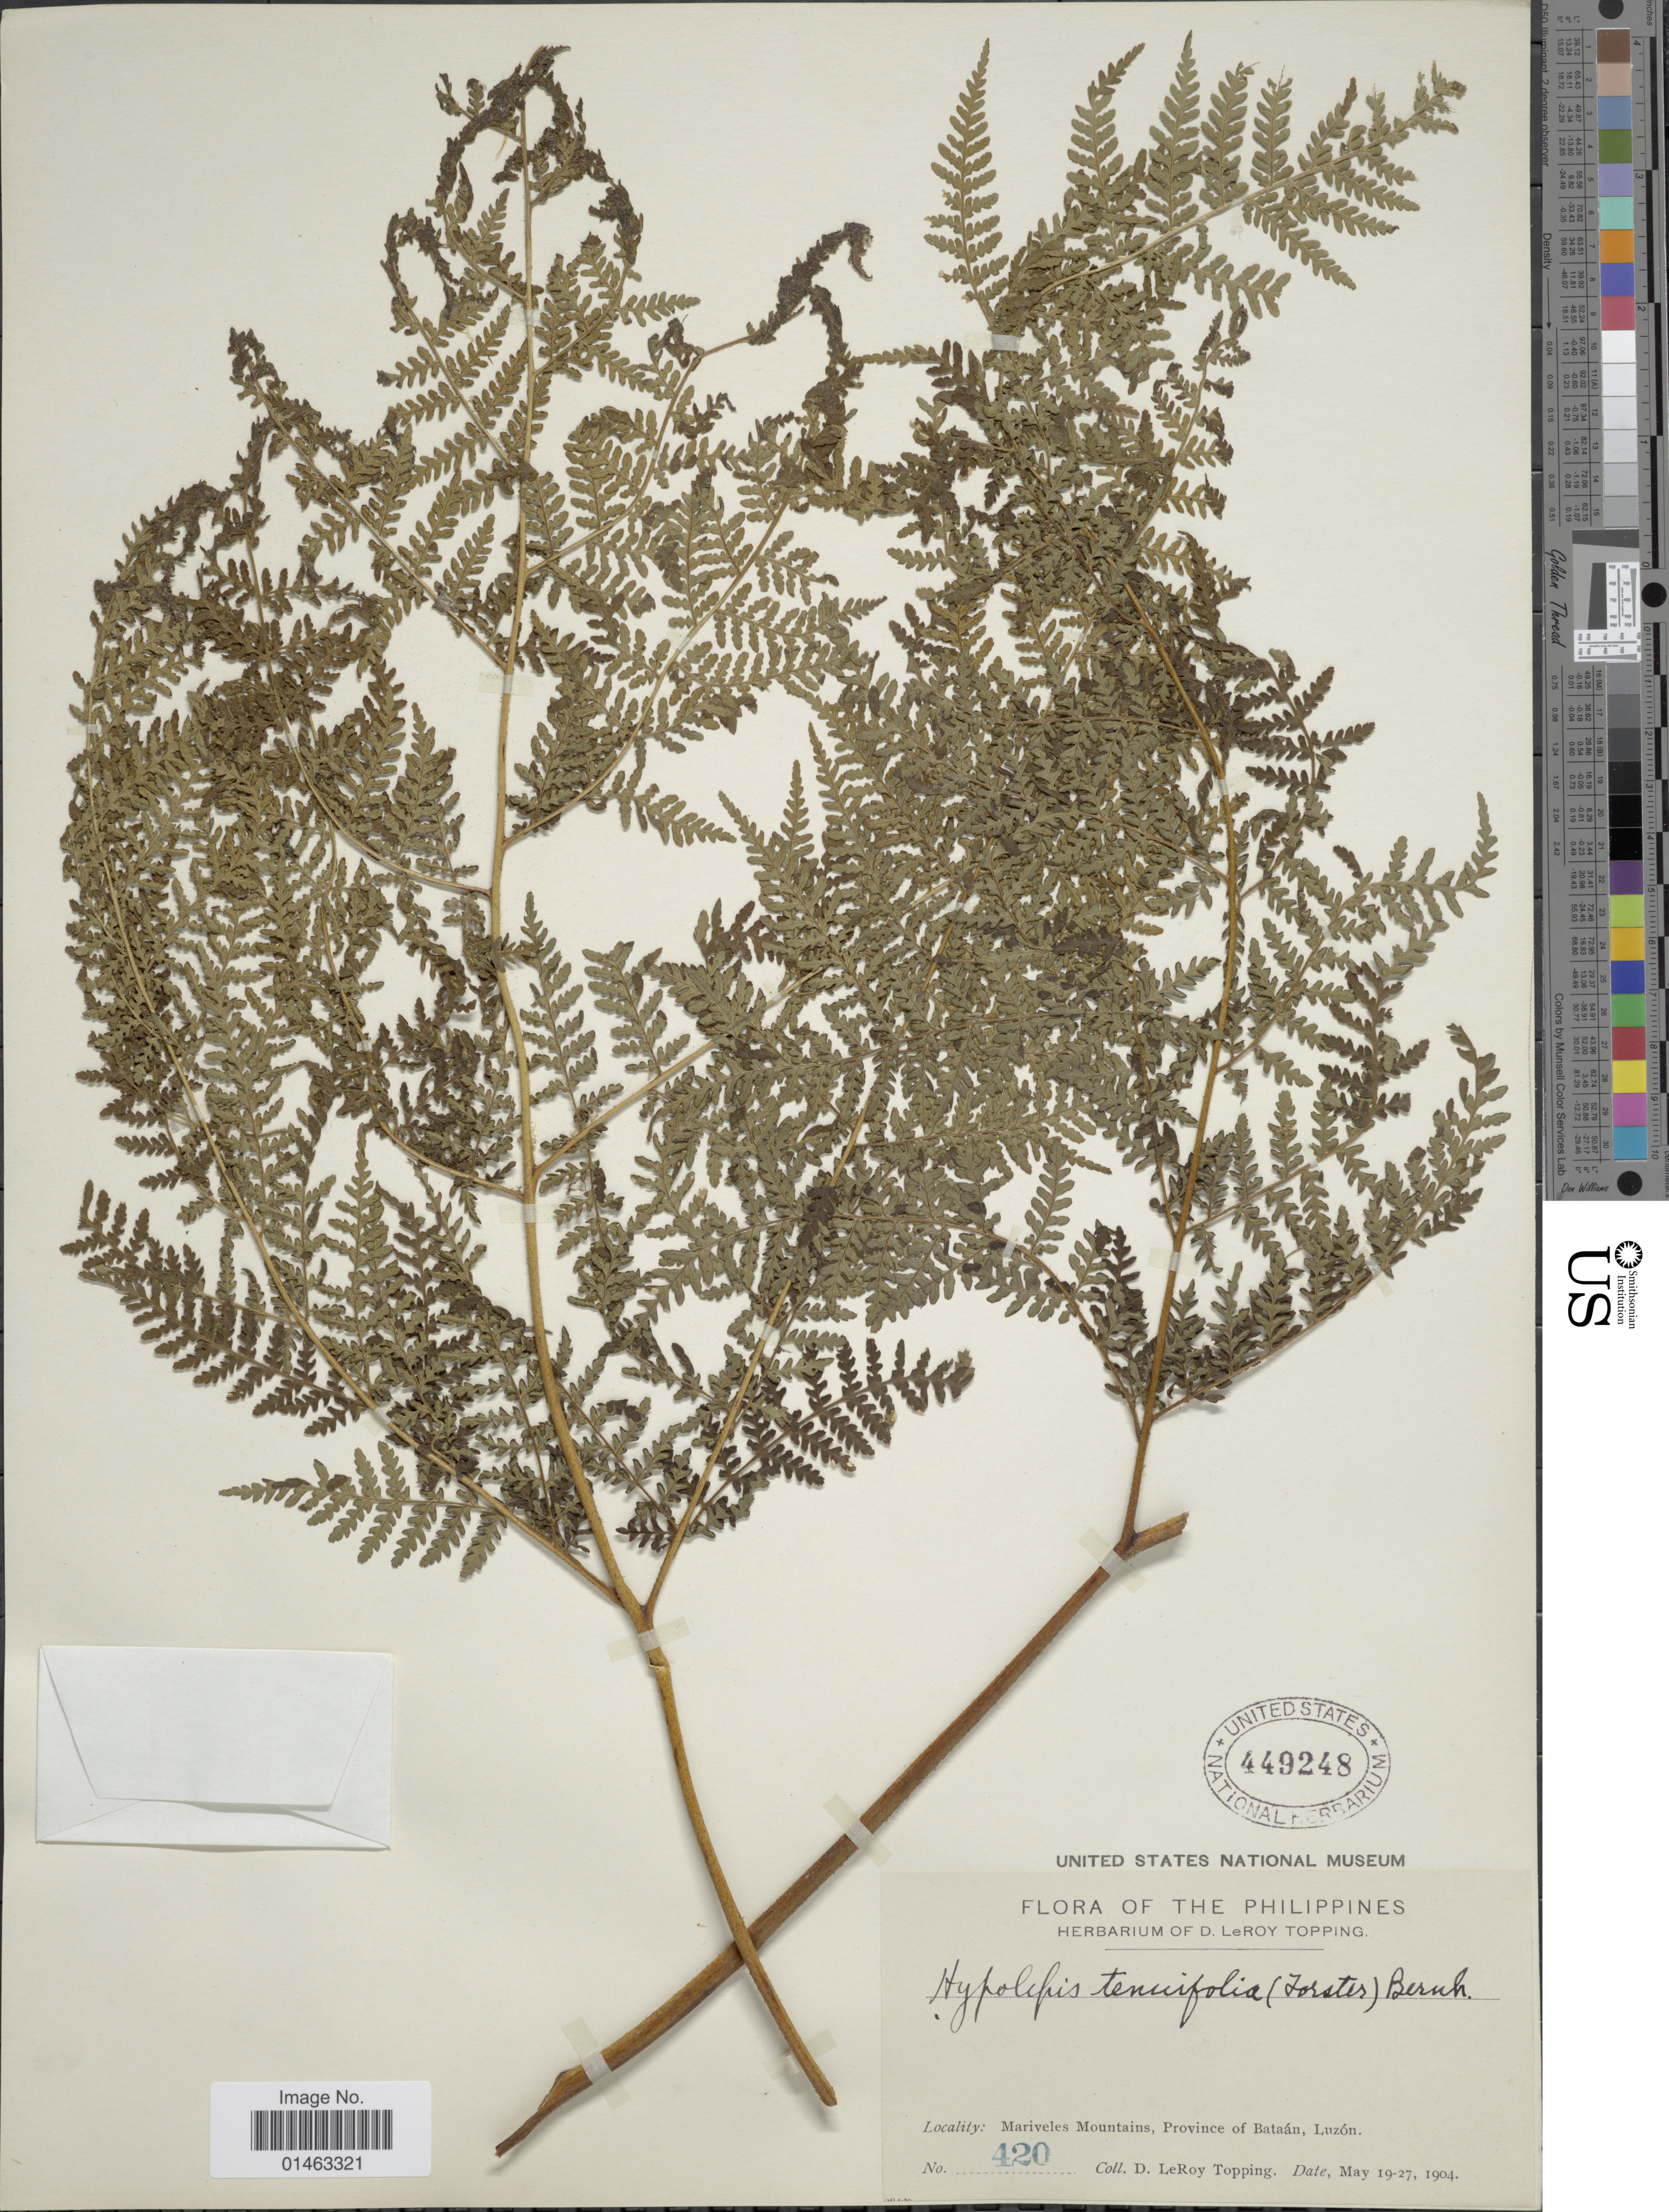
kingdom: Plantae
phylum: Tracheophyta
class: Polypodiopsida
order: Polypodiales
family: Dennstaedtiaceae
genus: Hypolepis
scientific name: Hypolepis tenuifolia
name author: (G. Forst.) Bernh.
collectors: D. L. Topping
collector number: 420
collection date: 1904-05-19/1904-05-27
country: Philippines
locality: Mariveles Mountains, Province of Bataán, Luzon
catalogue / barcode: US 449248